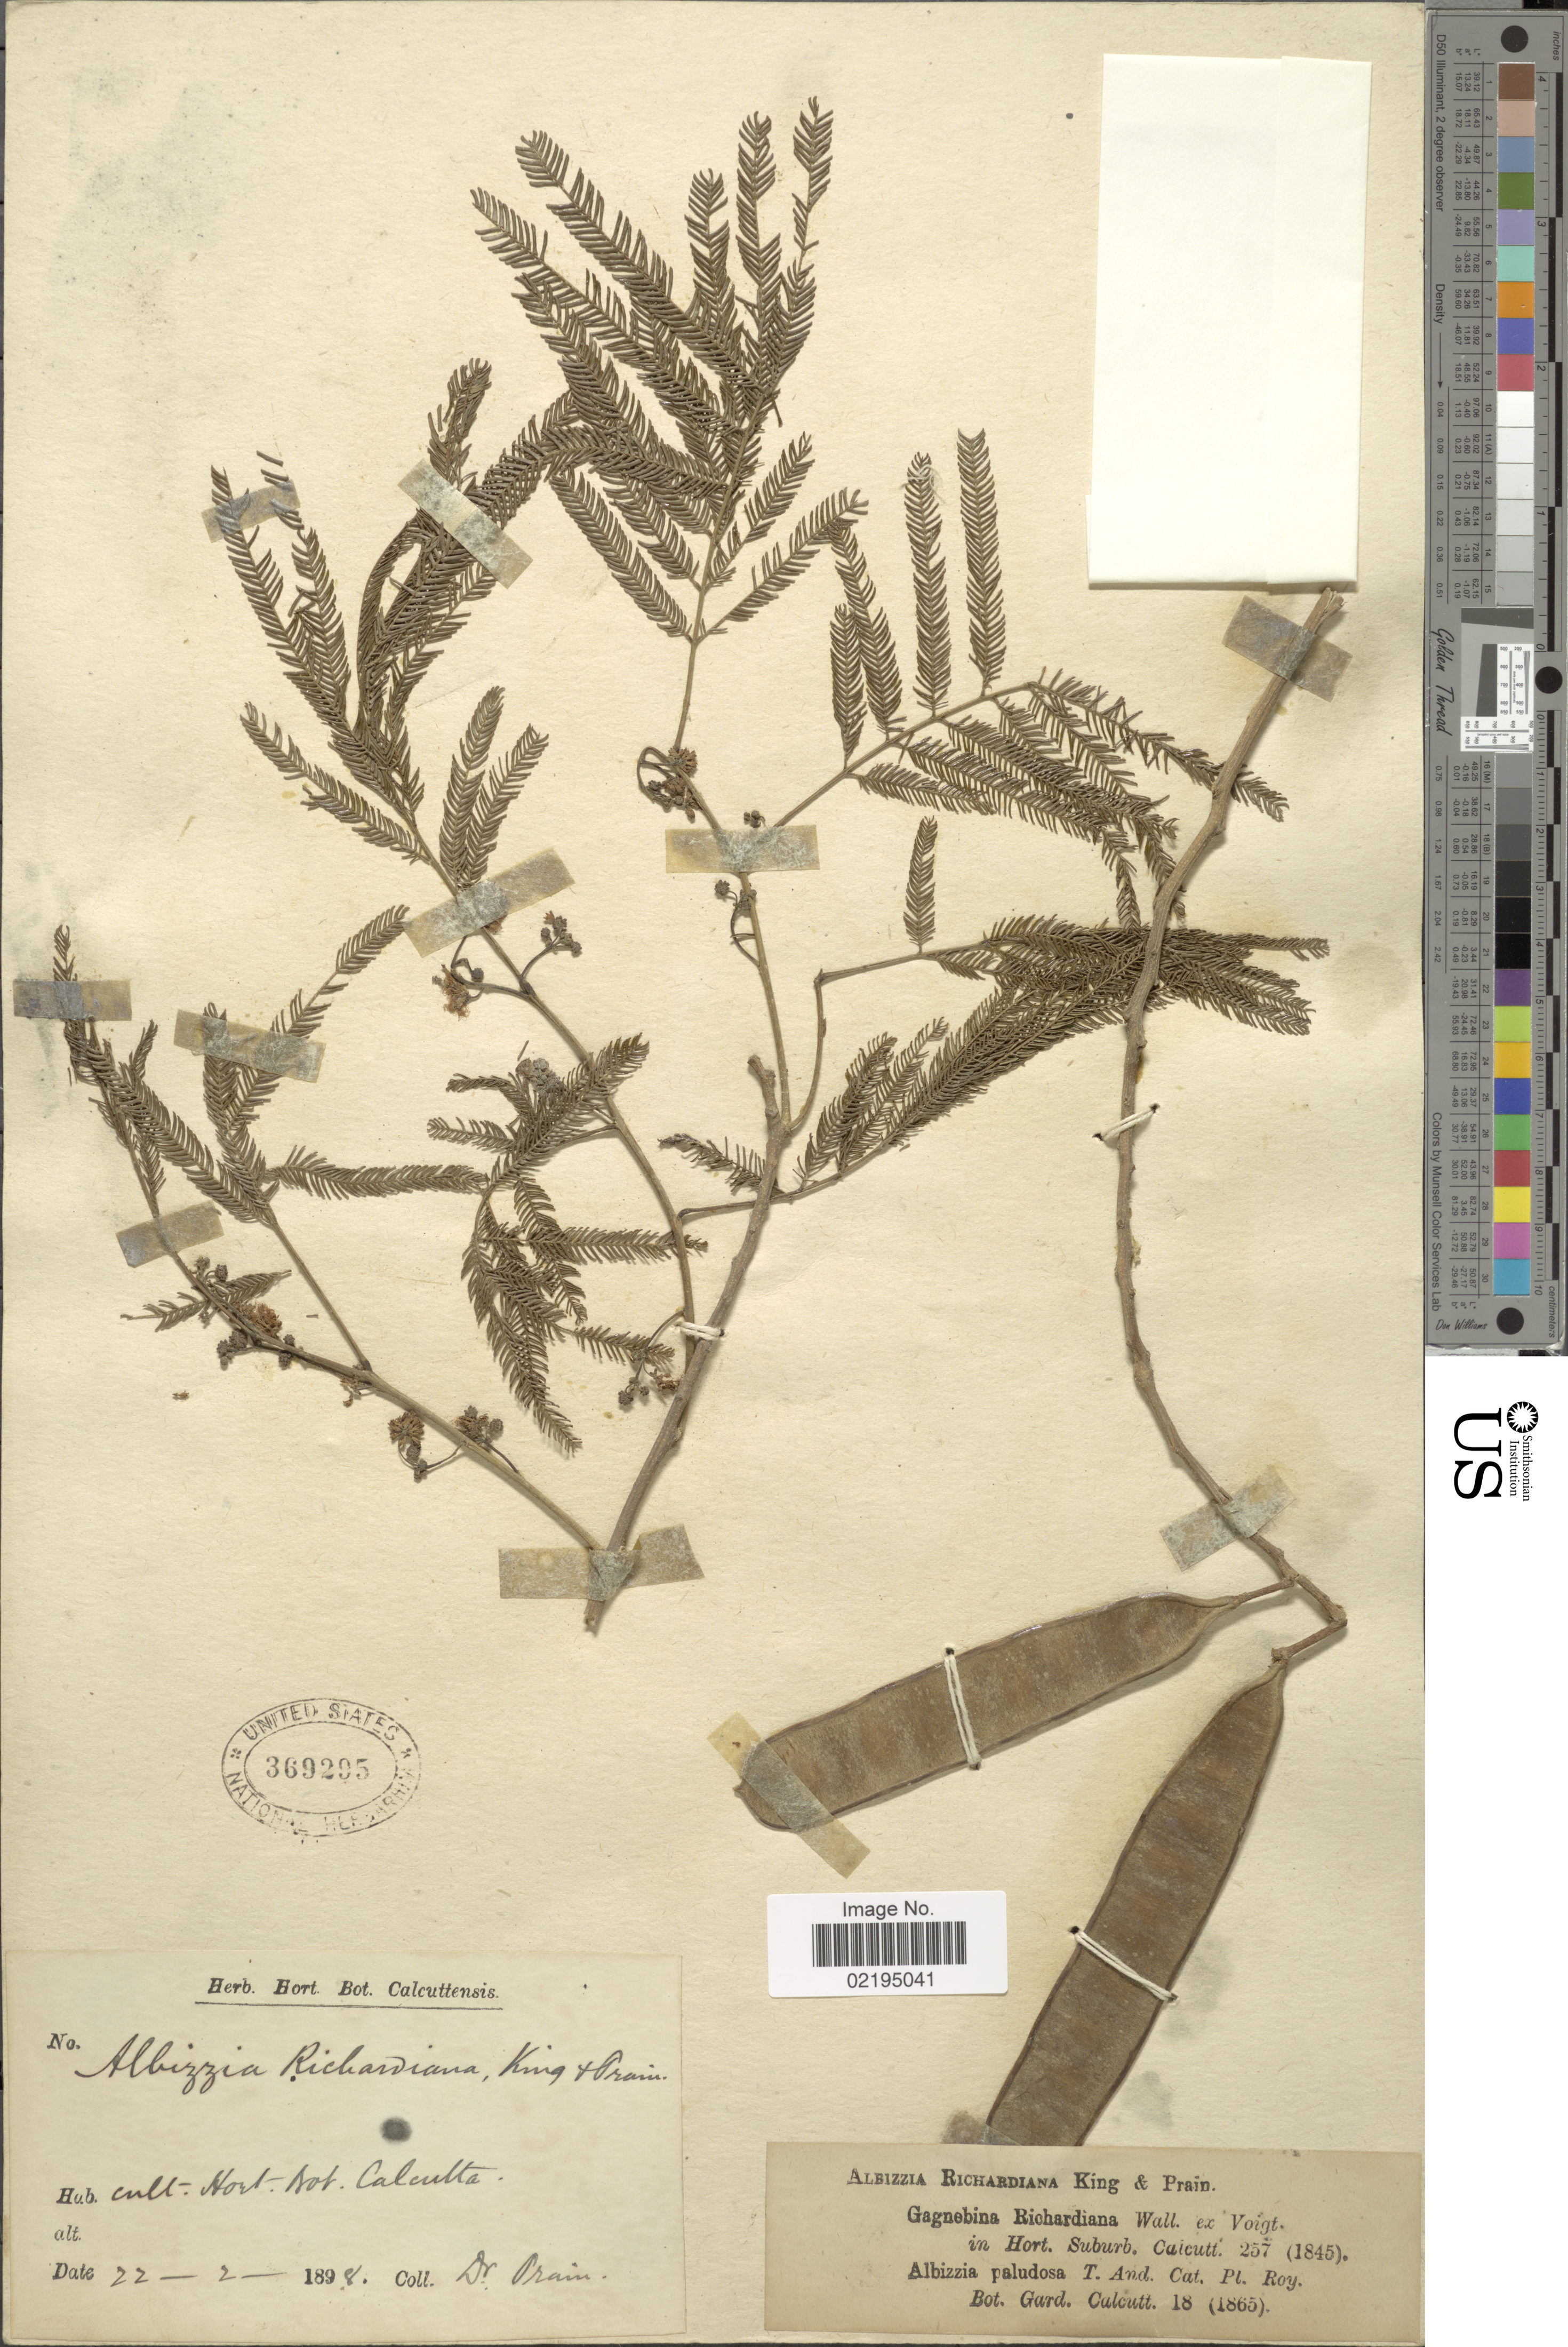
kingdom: Plantae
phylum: Tracheophyta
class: Magnoliopsida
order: Fabales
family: Fabaceae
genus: Albizia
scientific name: Albizia richardiana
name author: King & Prain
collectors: -- Prain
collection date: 1898-02-22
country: India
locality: Cult. Hort. Bot. Calcutta.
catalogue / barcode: US 369295